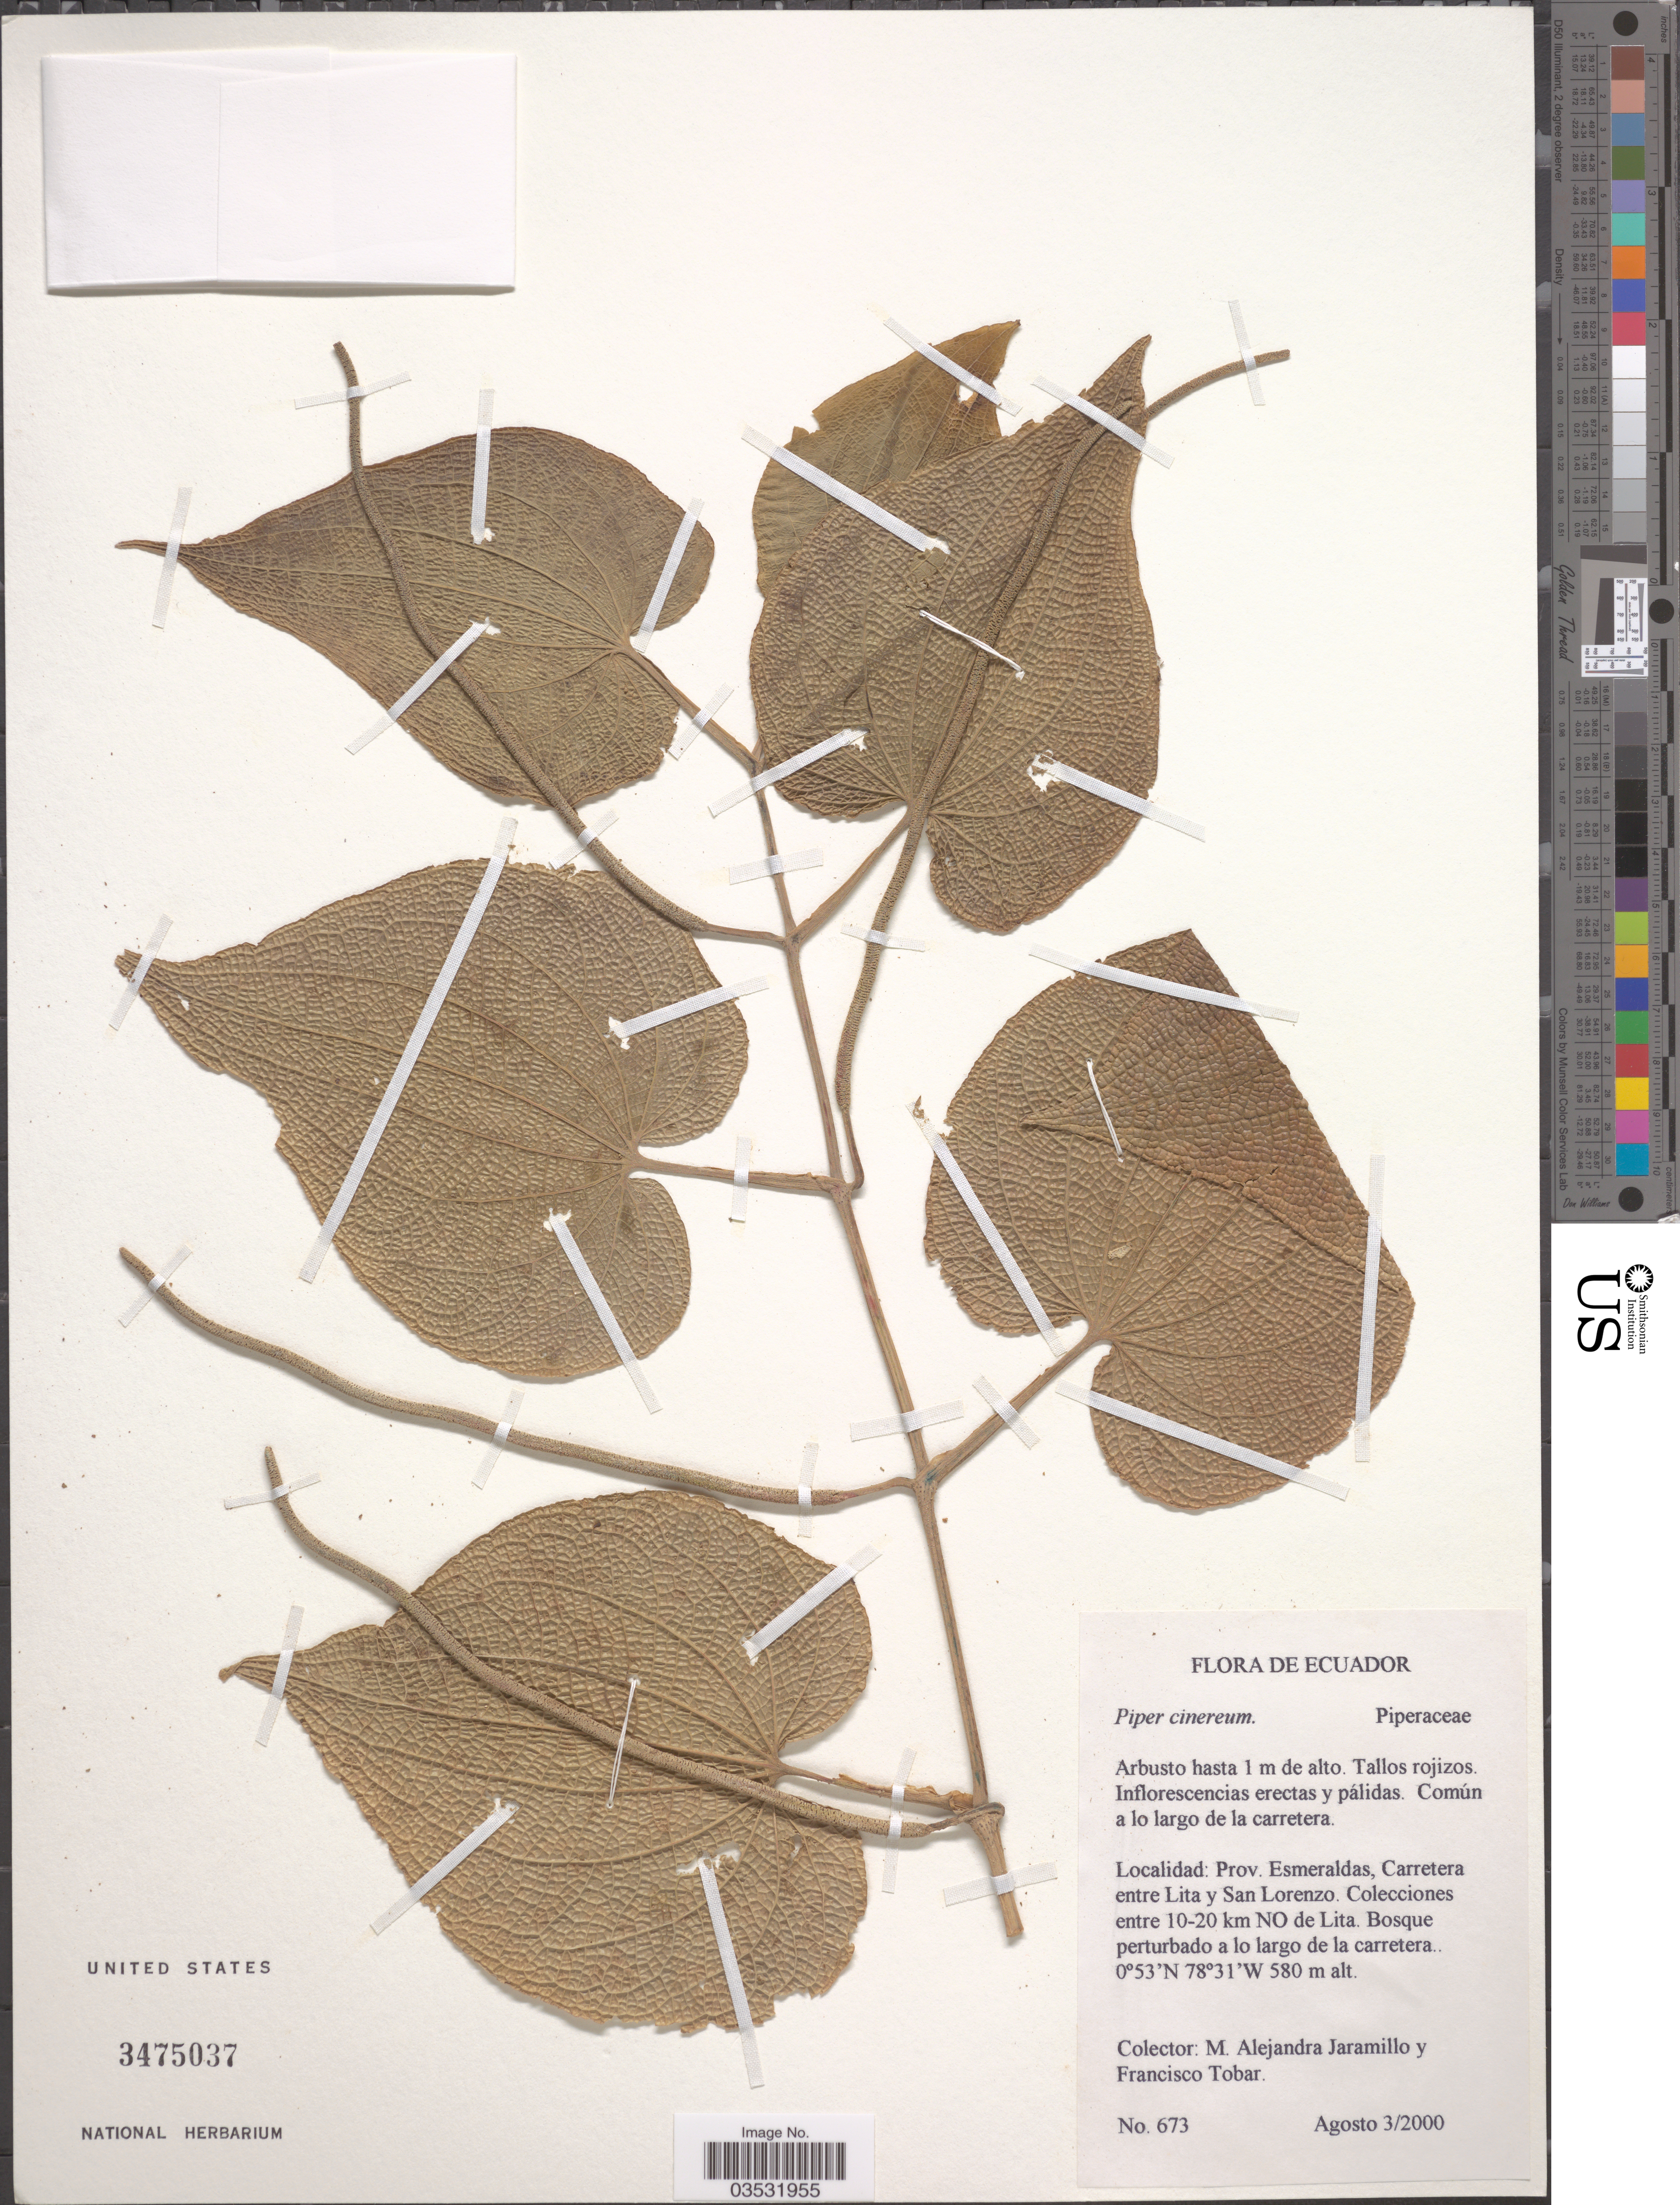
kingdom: Plantae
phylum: Tracheophyta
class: Magnoliopsida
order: Piperales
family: Piperaceae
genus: Piper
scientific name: Piper cinereum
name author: C. DC.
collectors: M. A. Jaramillo & F. Tobar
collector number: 673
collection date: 2000-08-03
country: Ecuador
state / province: Esmeraldas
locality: Carretera entre Lita y San Lorenzo. Entre 10-20 km NO de Lita. Bosque perturbado a lo largo de la carretera.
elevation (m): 580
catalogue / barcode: US 3475037